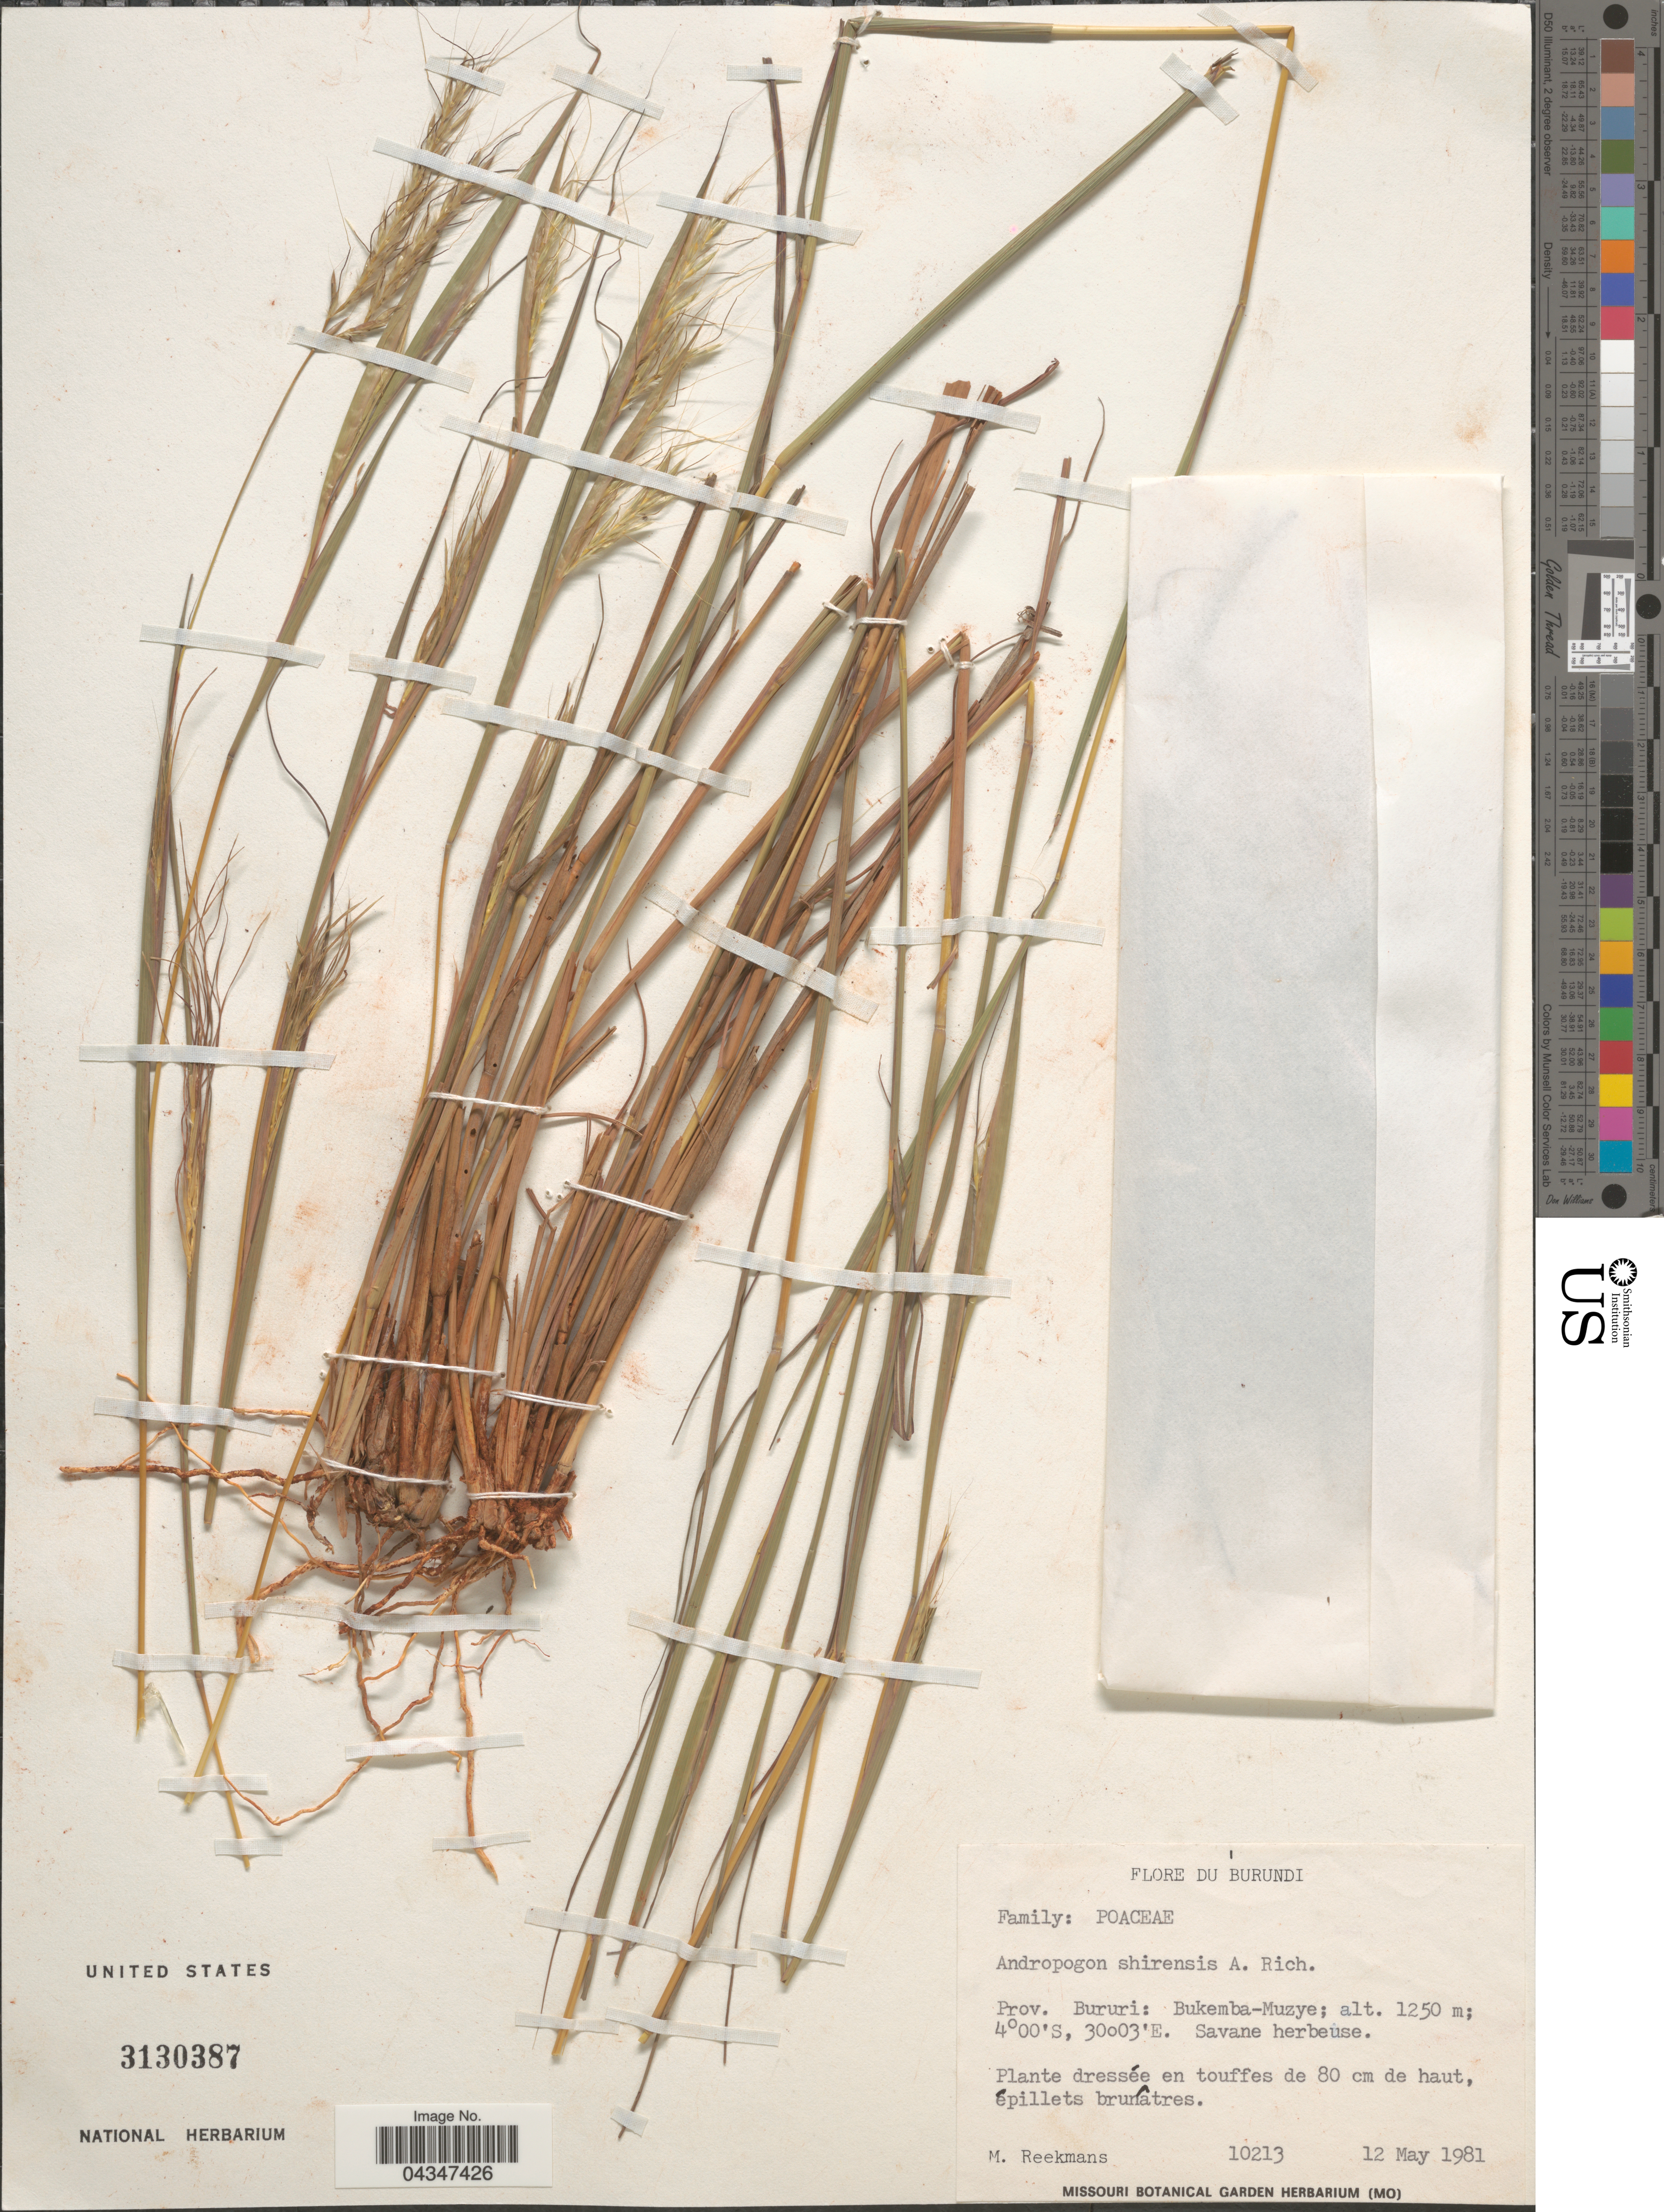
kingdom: Plantae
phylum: Tracheophyta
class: Liliopsida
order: Poales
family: Poaceae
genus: Andropogon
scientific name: Andropogon schirensis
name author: Hochst. ex A. Rich.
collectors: M. Reekmans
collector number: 10213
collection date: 1981-05-12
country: Burundi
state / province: Bururi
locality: Bukemba-Muzye.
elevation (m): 1250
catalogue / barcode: US 3130387